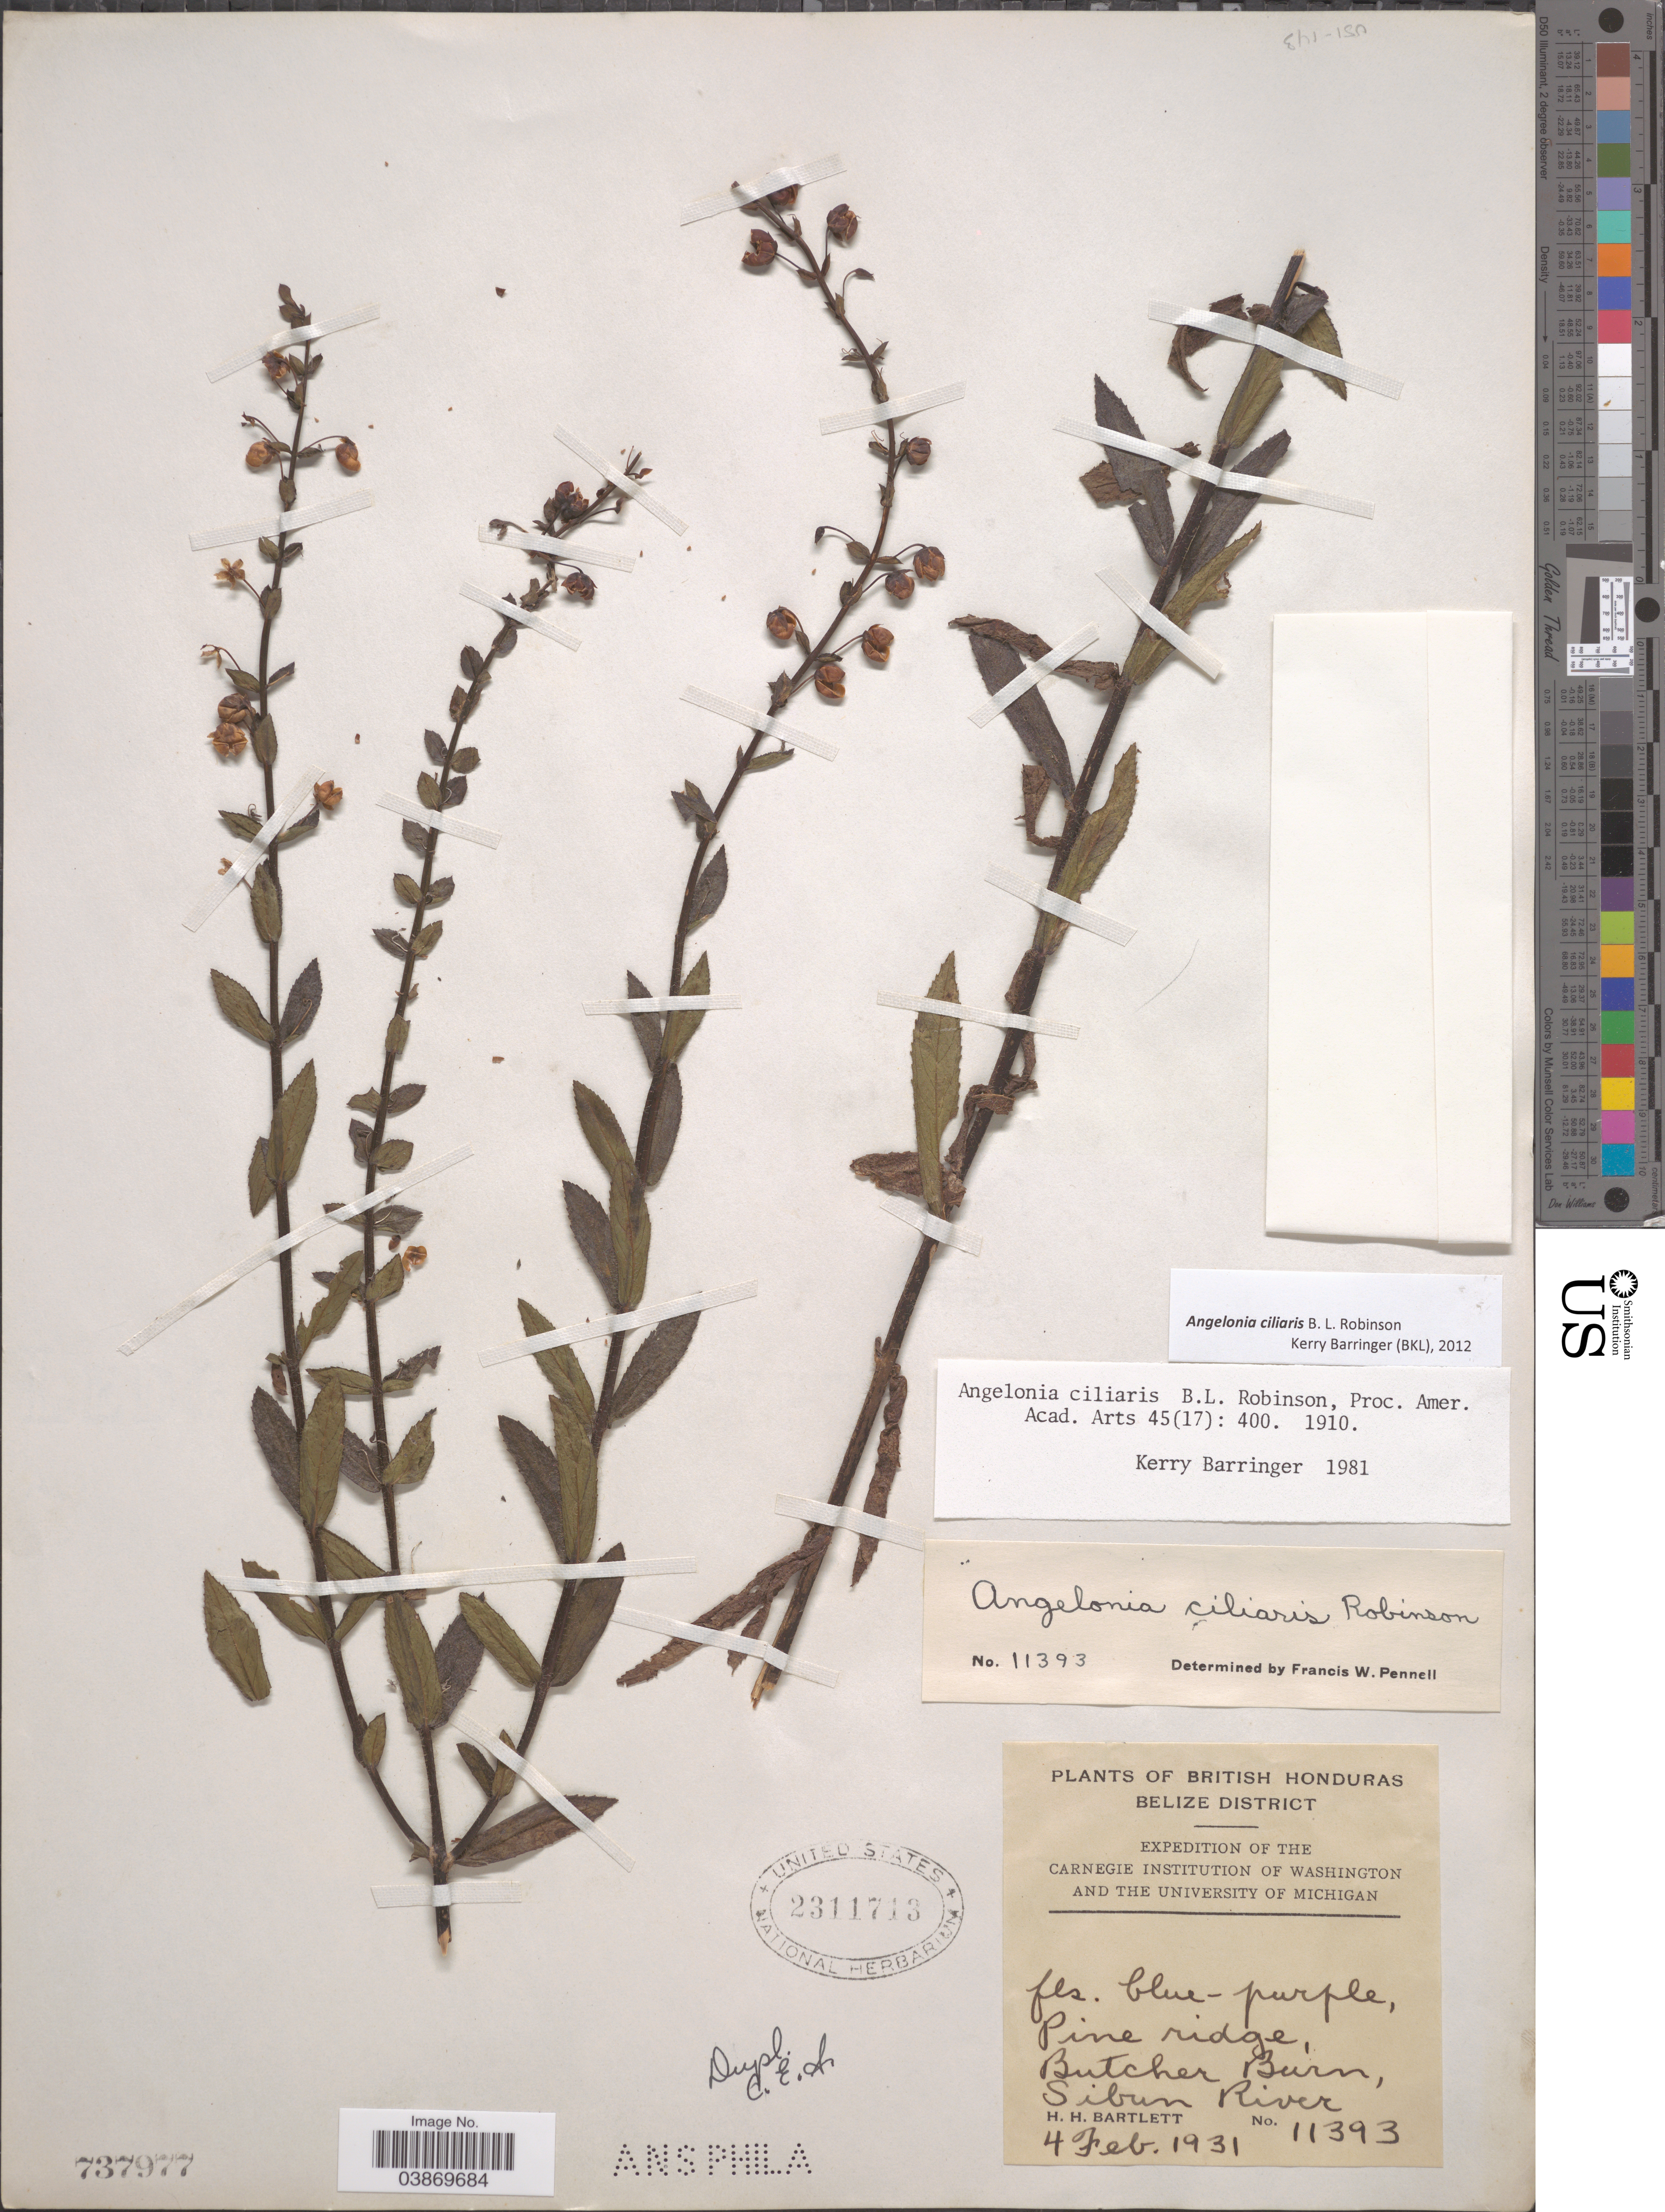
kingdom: Plantae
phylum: Tracheophyta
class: Magnoliopsida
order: Lamiales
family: Plantaginaceae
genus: Angelonia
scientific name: Angelonia ciliaris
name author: B.L. Rob.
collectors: H. H. Bartlett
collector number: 11393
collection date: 1931-02-04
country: Belize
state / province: Belize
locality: British Honduras. Belize District. Pine ridge, Butcher Burn, Sibun River.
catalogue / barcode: US 2311713